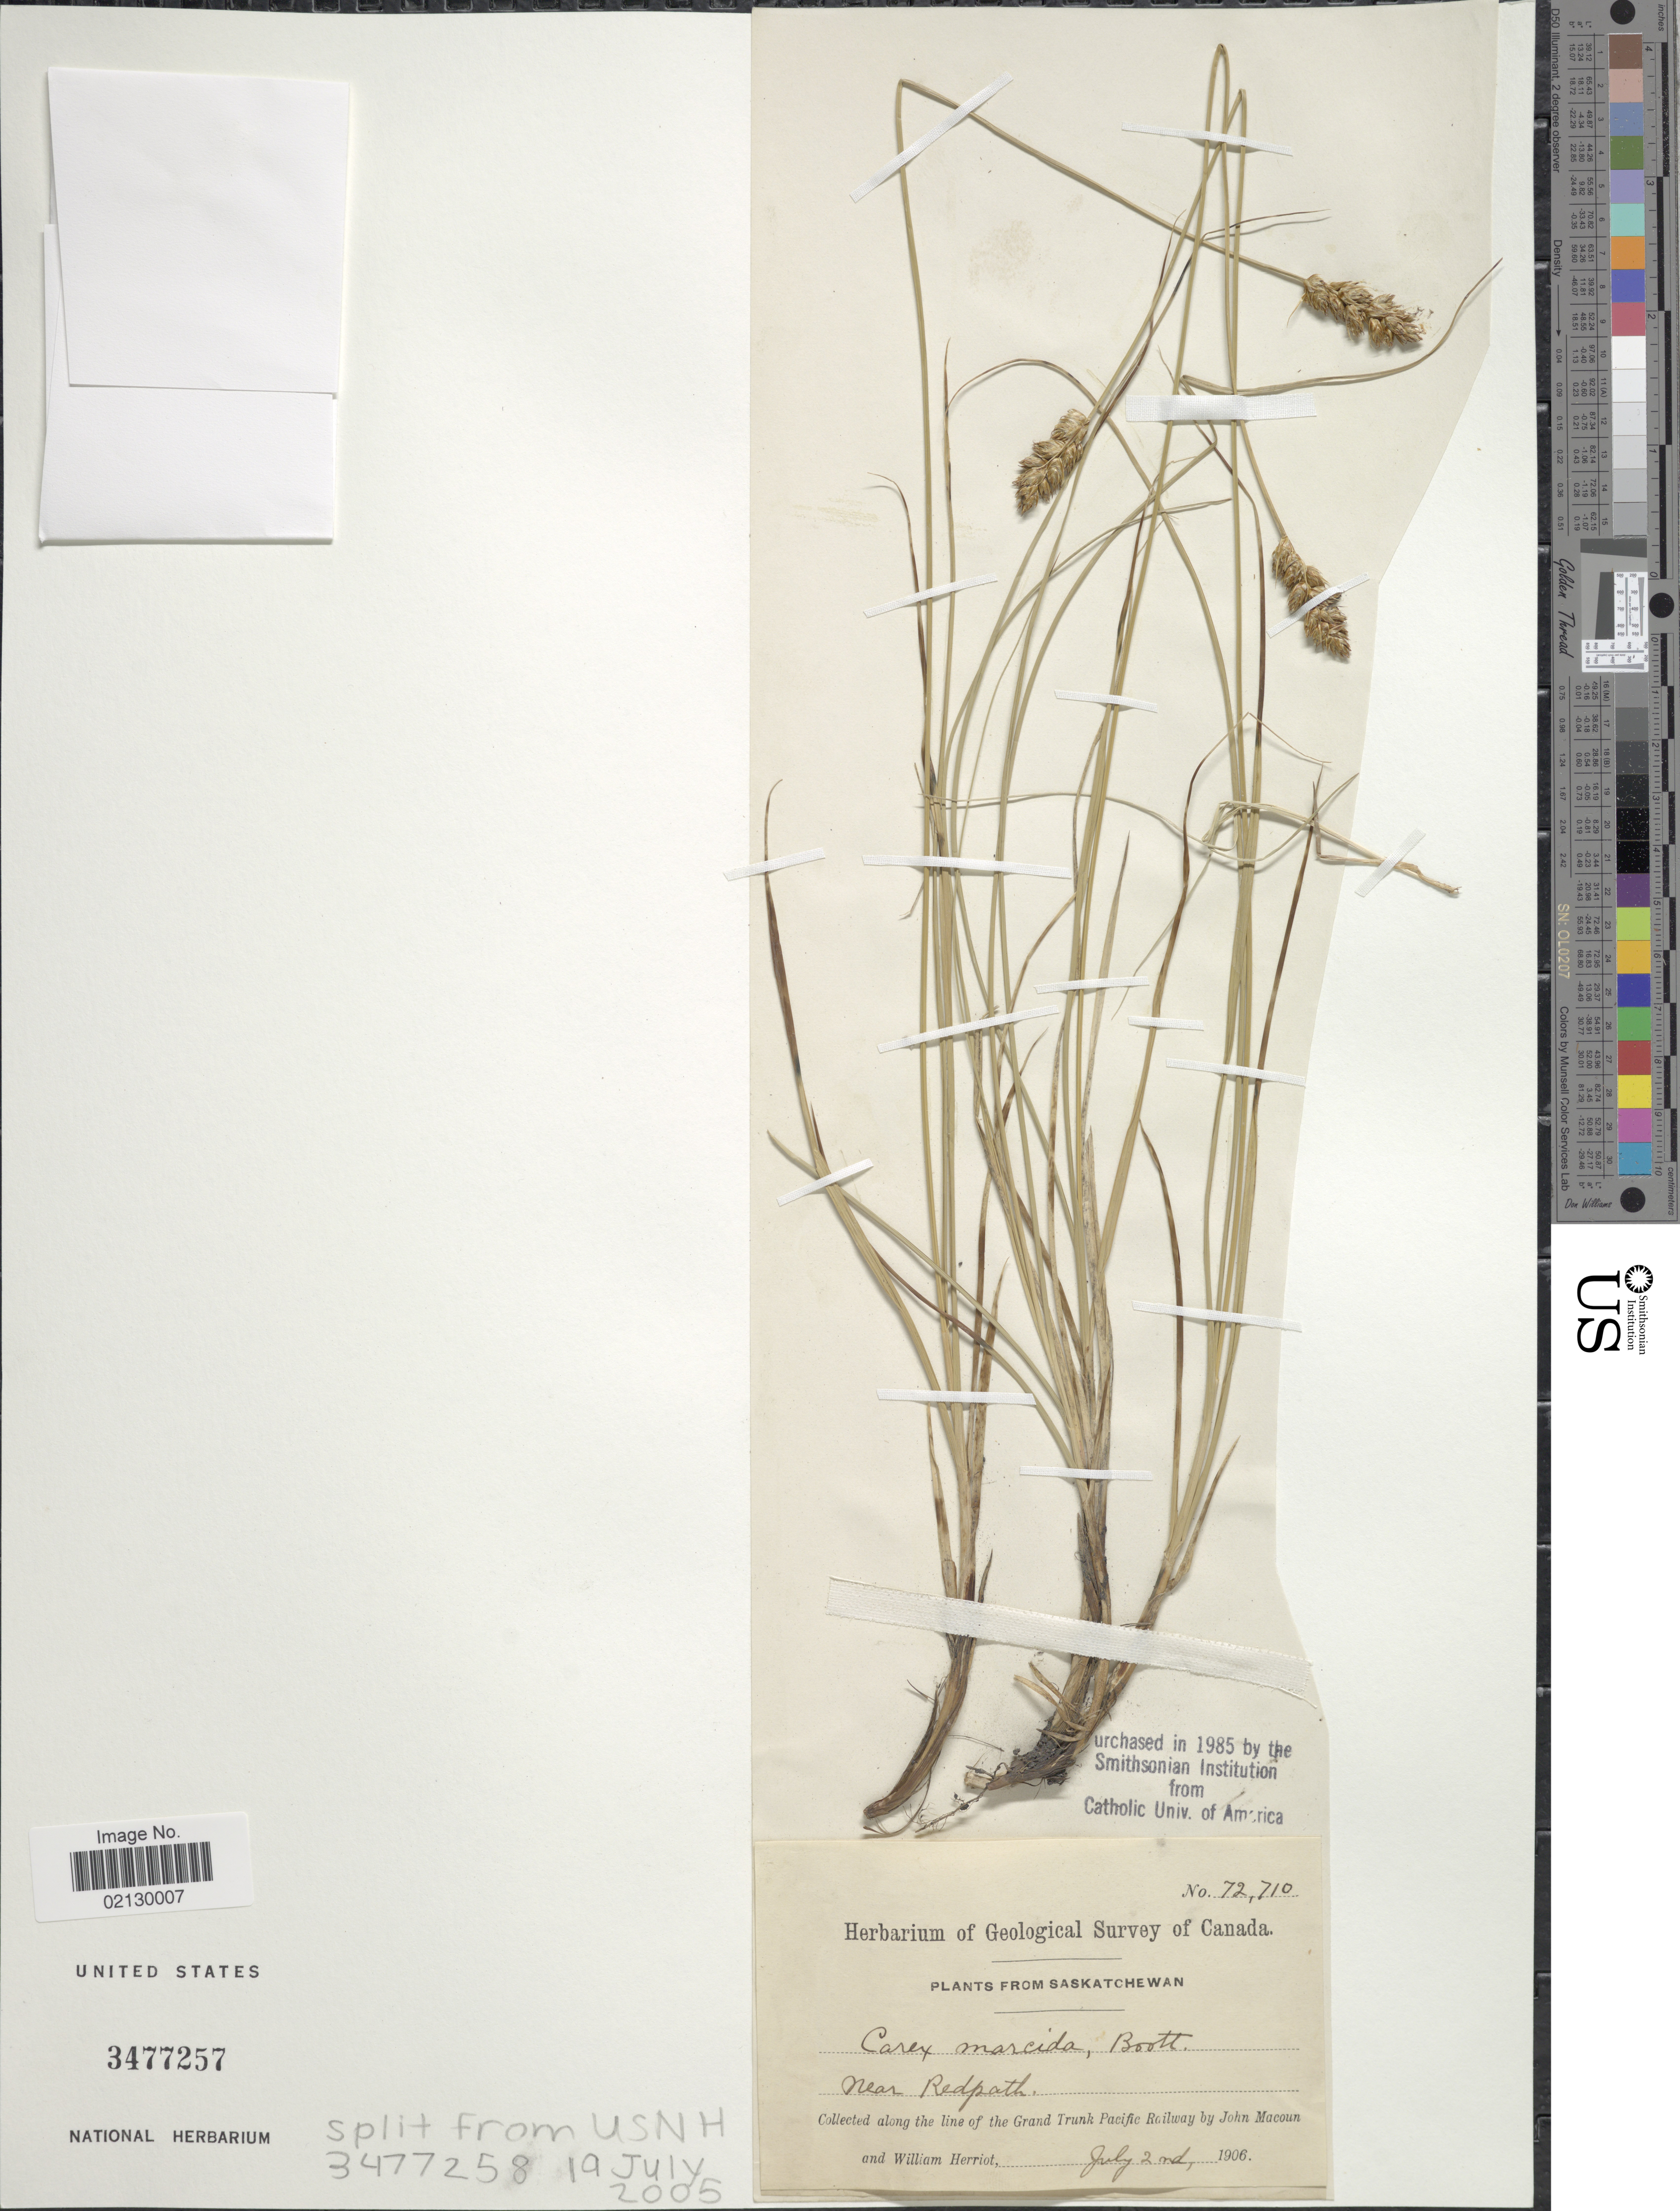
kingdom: Plantae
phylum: Tracheophyta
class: Liliopsida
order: Poales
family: Cyperaceae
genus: Carex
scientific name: Carex praegracilis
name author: W. Boott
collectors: J. Macoun & W. Herriot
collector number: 72710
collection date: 1906-07-02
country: Canada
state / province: Saskatchewan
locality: Near Redpath. along the line of the Grand Trunk Pacific Railway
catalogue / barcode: US 3477257